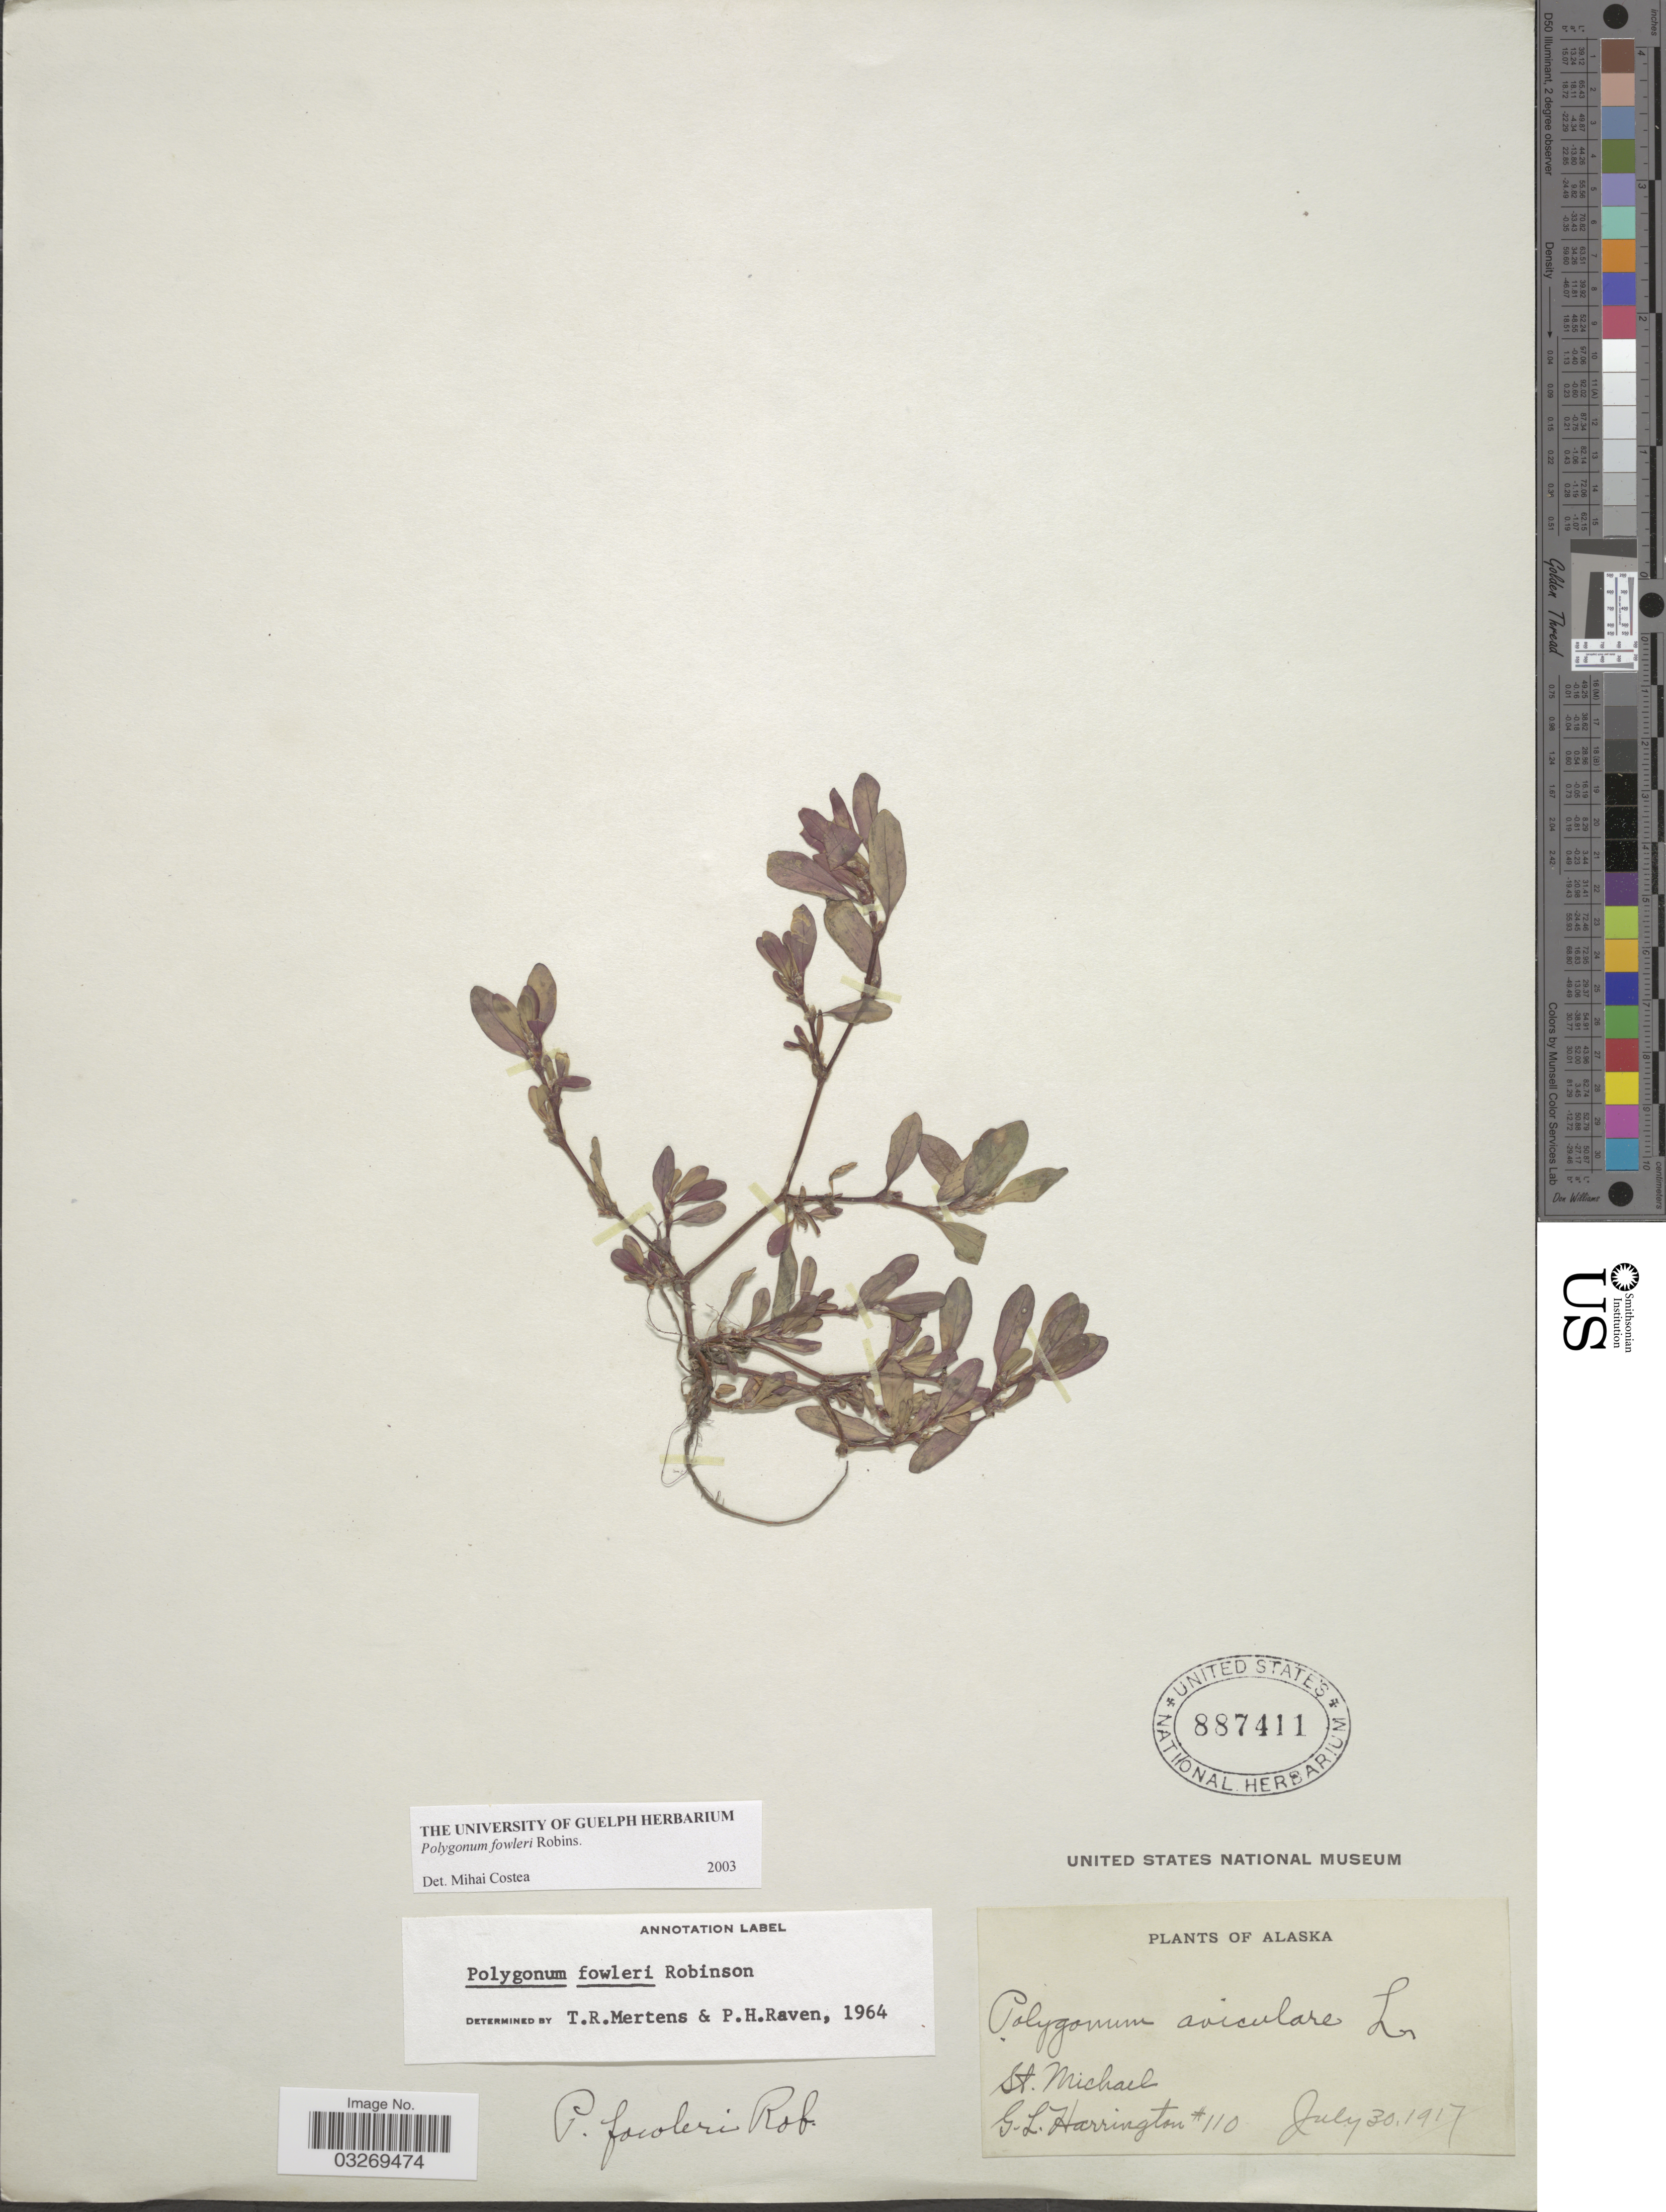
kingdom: Plantae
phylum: Tracheophyta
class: Magnoliopsida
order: Caryophyllales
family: Polygonaceae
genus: Polygonum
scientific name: Polygonum fowleri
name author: B.L. Rob.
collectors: G. Harrington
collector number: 110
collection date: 1917-07-30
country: United States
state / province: Alaska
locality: St. Michael.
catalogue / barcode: US 887411